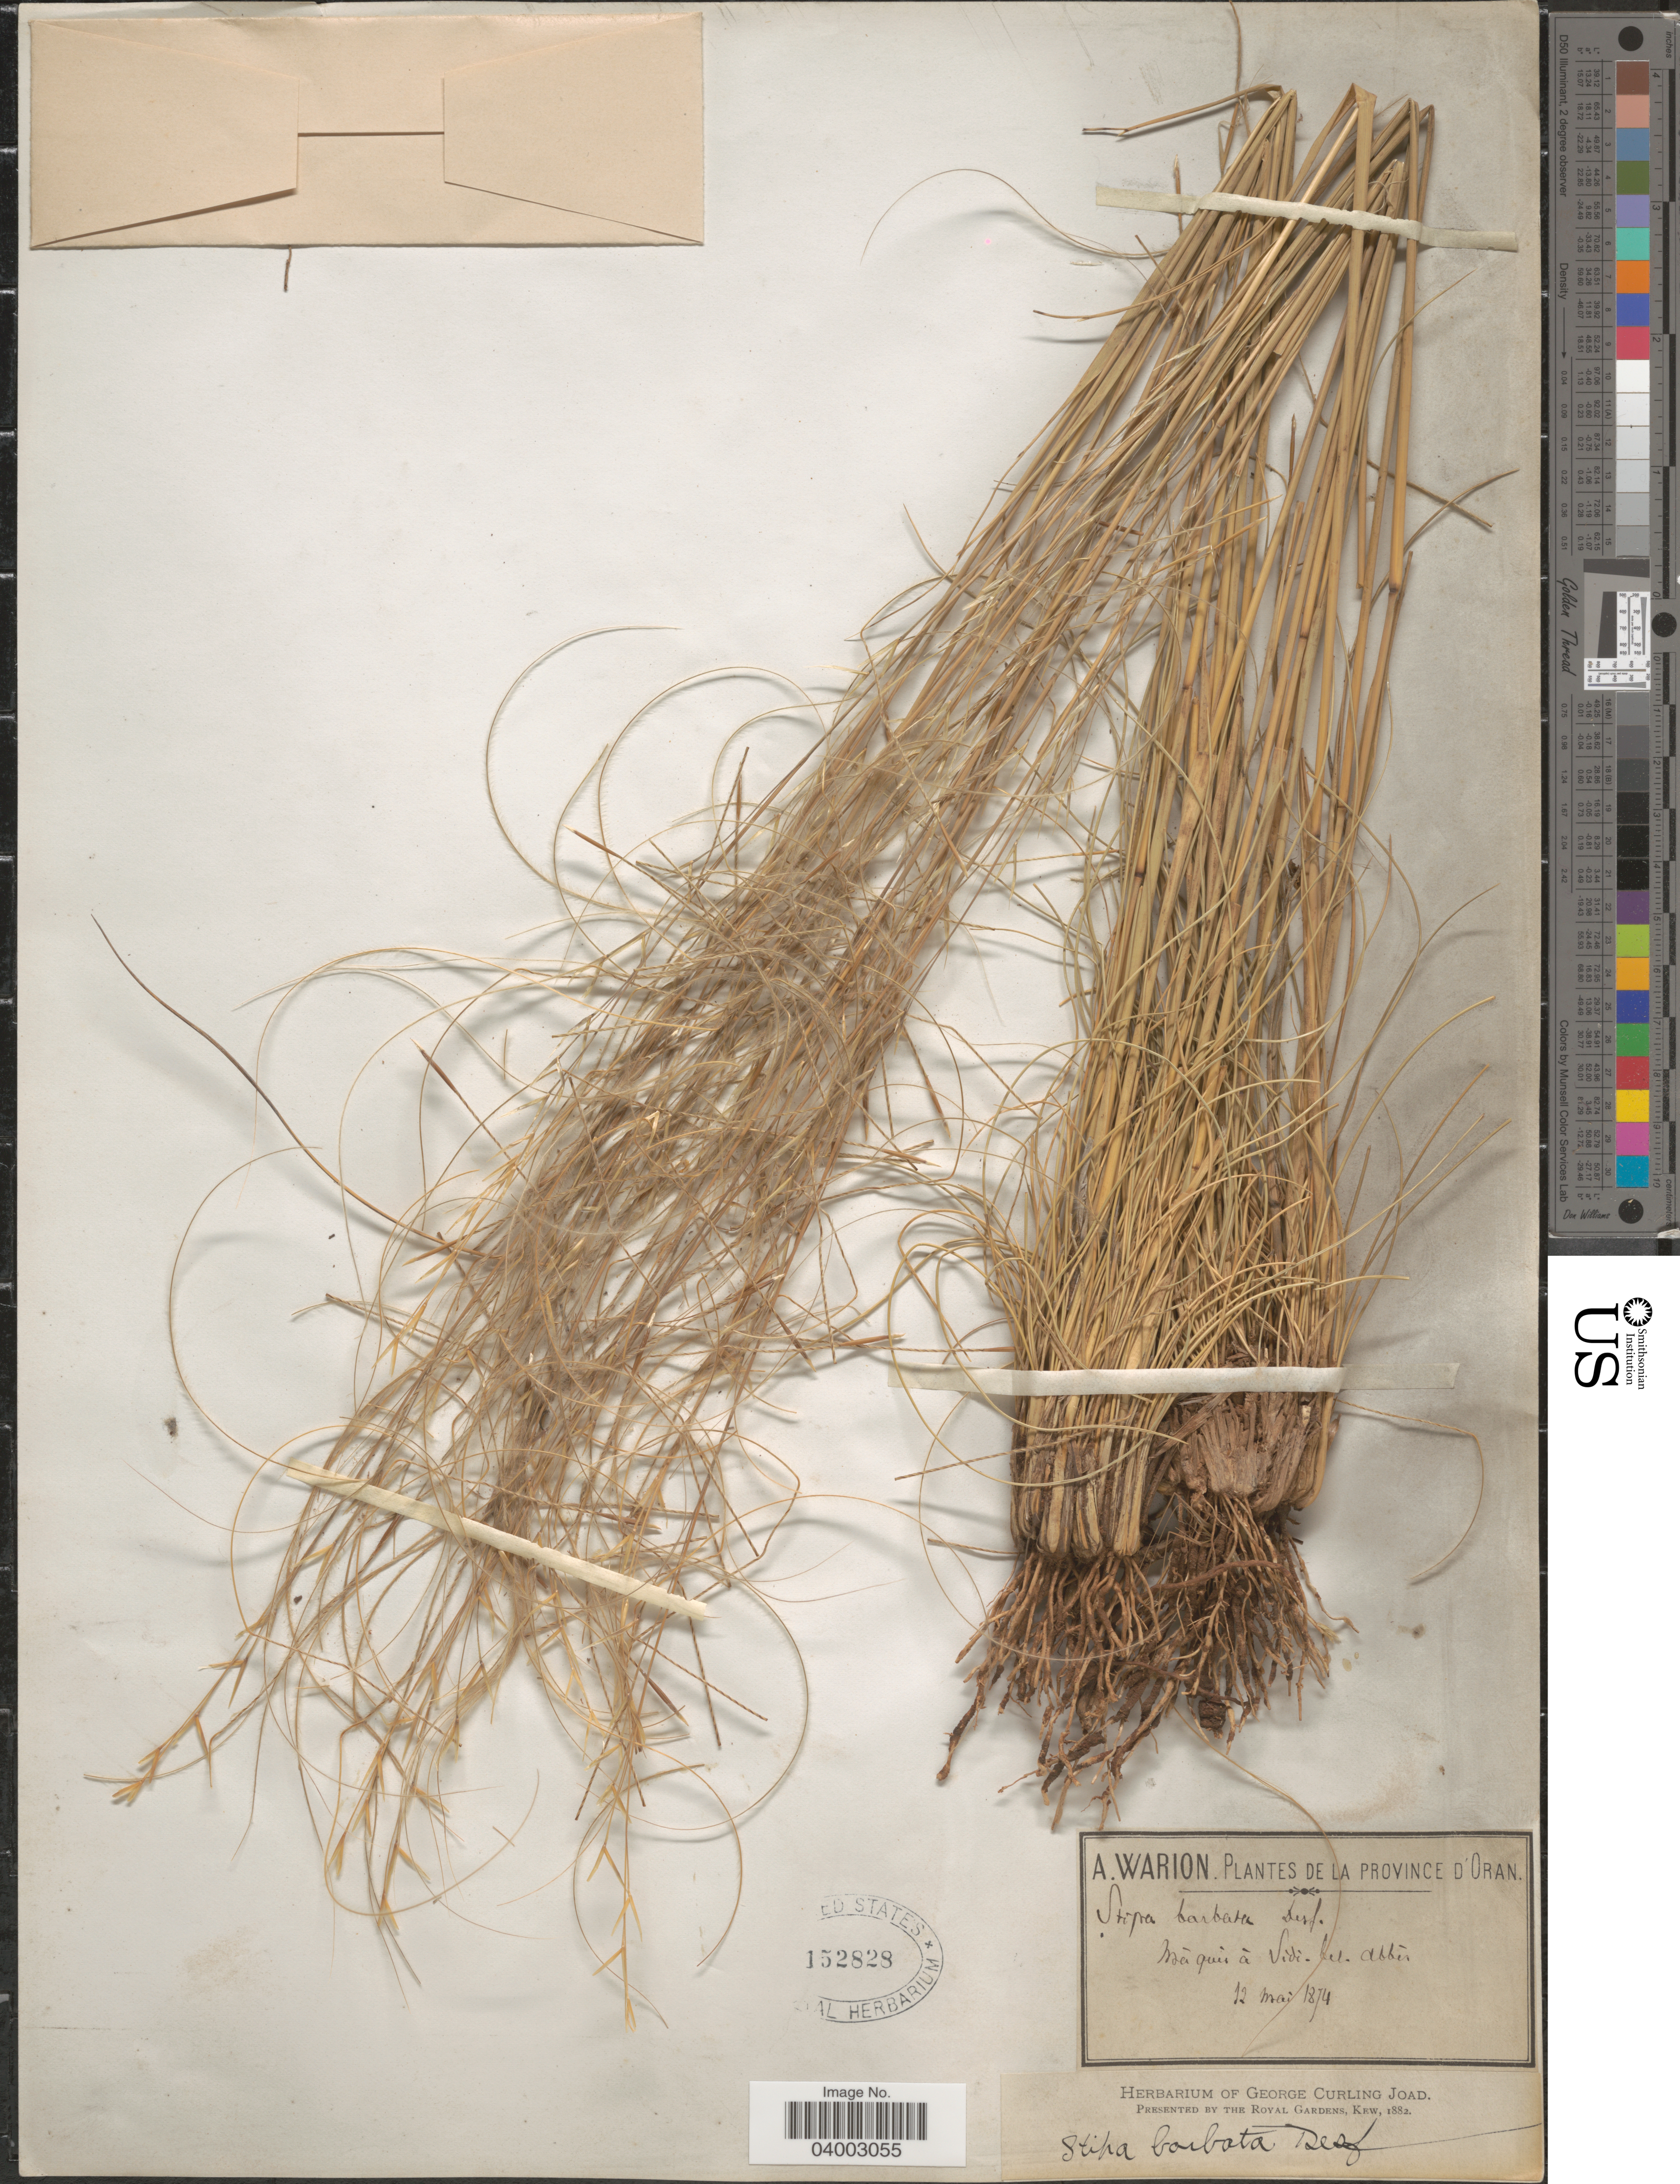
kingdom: Plantae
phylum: Tracheophyta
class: Liliopsida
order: Poales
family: Poaceae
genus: Stipa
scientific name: Stipa barbata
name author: Michx.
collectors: A. Warion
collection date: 1874-05-12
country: Algeria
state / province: Oran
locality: La Province d' Oran. Màquis à Vidi. bet. Abbís.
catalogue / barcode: US 152828